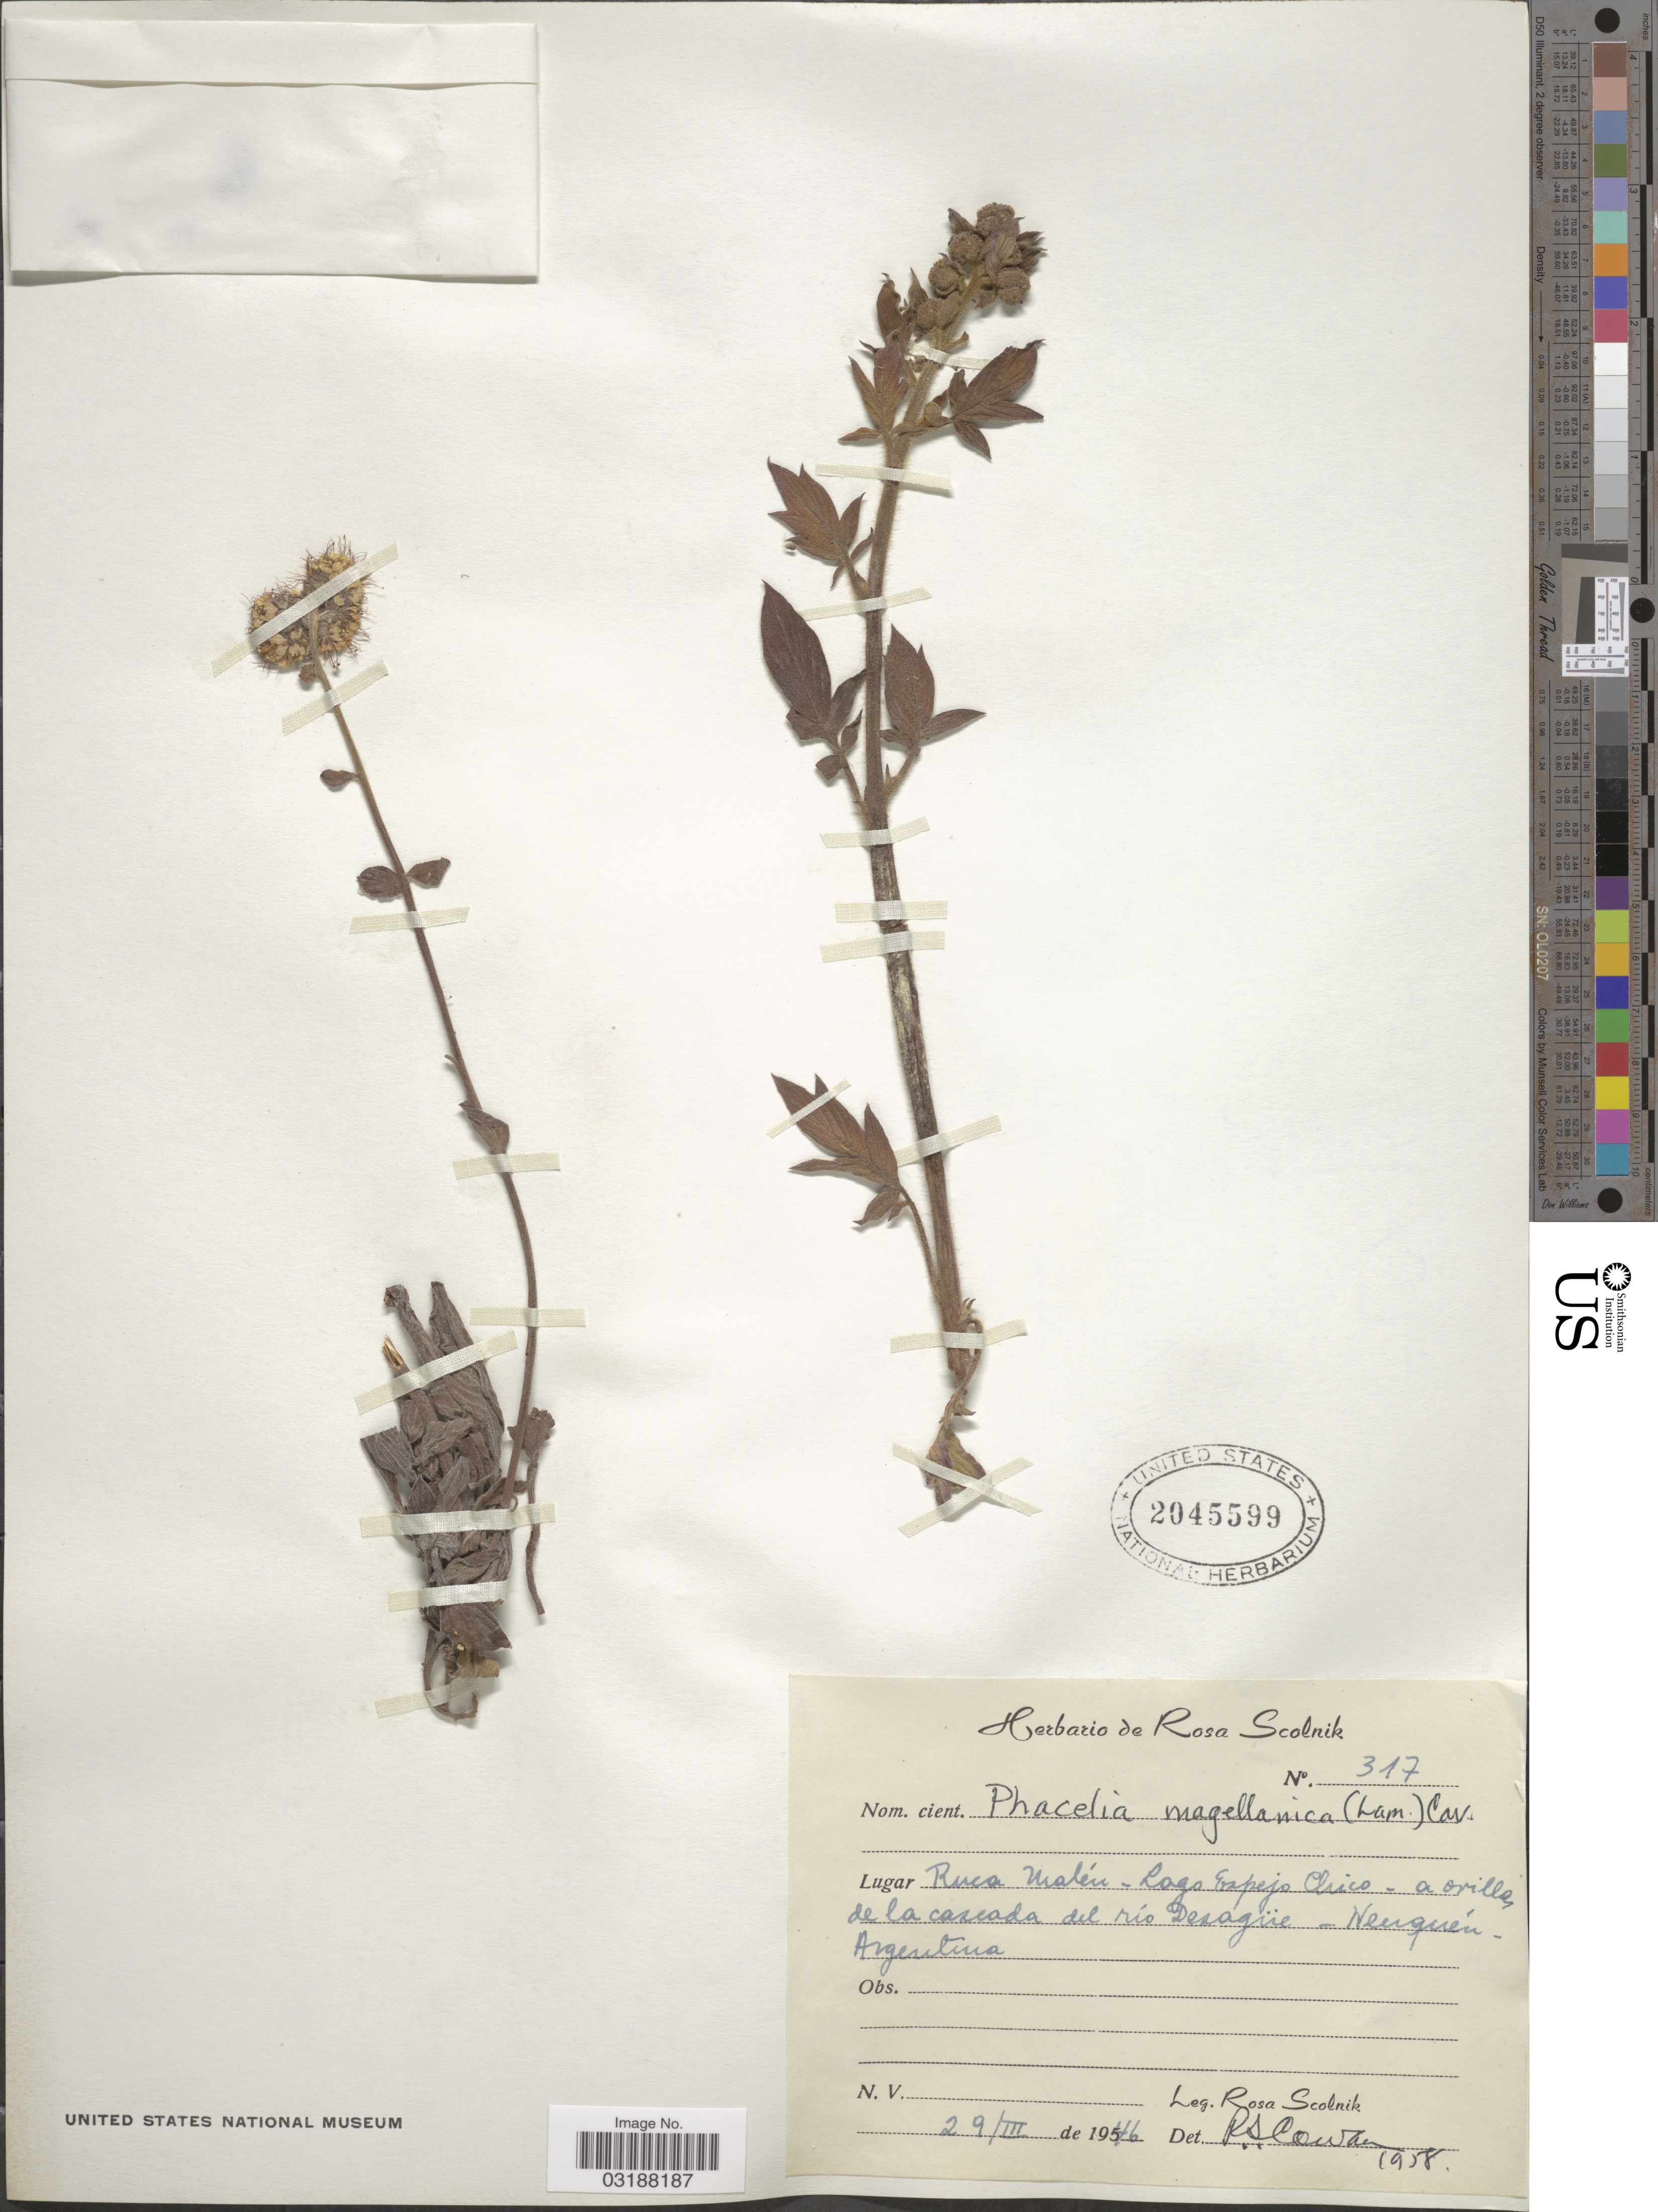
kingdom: Plantae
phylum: Tracheophyta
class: Magnoliopsida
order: Boraginales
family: Hydrophyllaceae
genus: Phacelia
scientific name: Phacelia magellanica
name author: (Lam.) Coville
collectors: R. Scolnik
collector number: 317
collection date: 1946-03-29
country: Argentina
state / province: Neuquen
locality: Ruca Malén, Lago Espejo Chico, a orillas de la cascada del río Desagüe, Neuquén.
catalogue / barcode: US 2045599